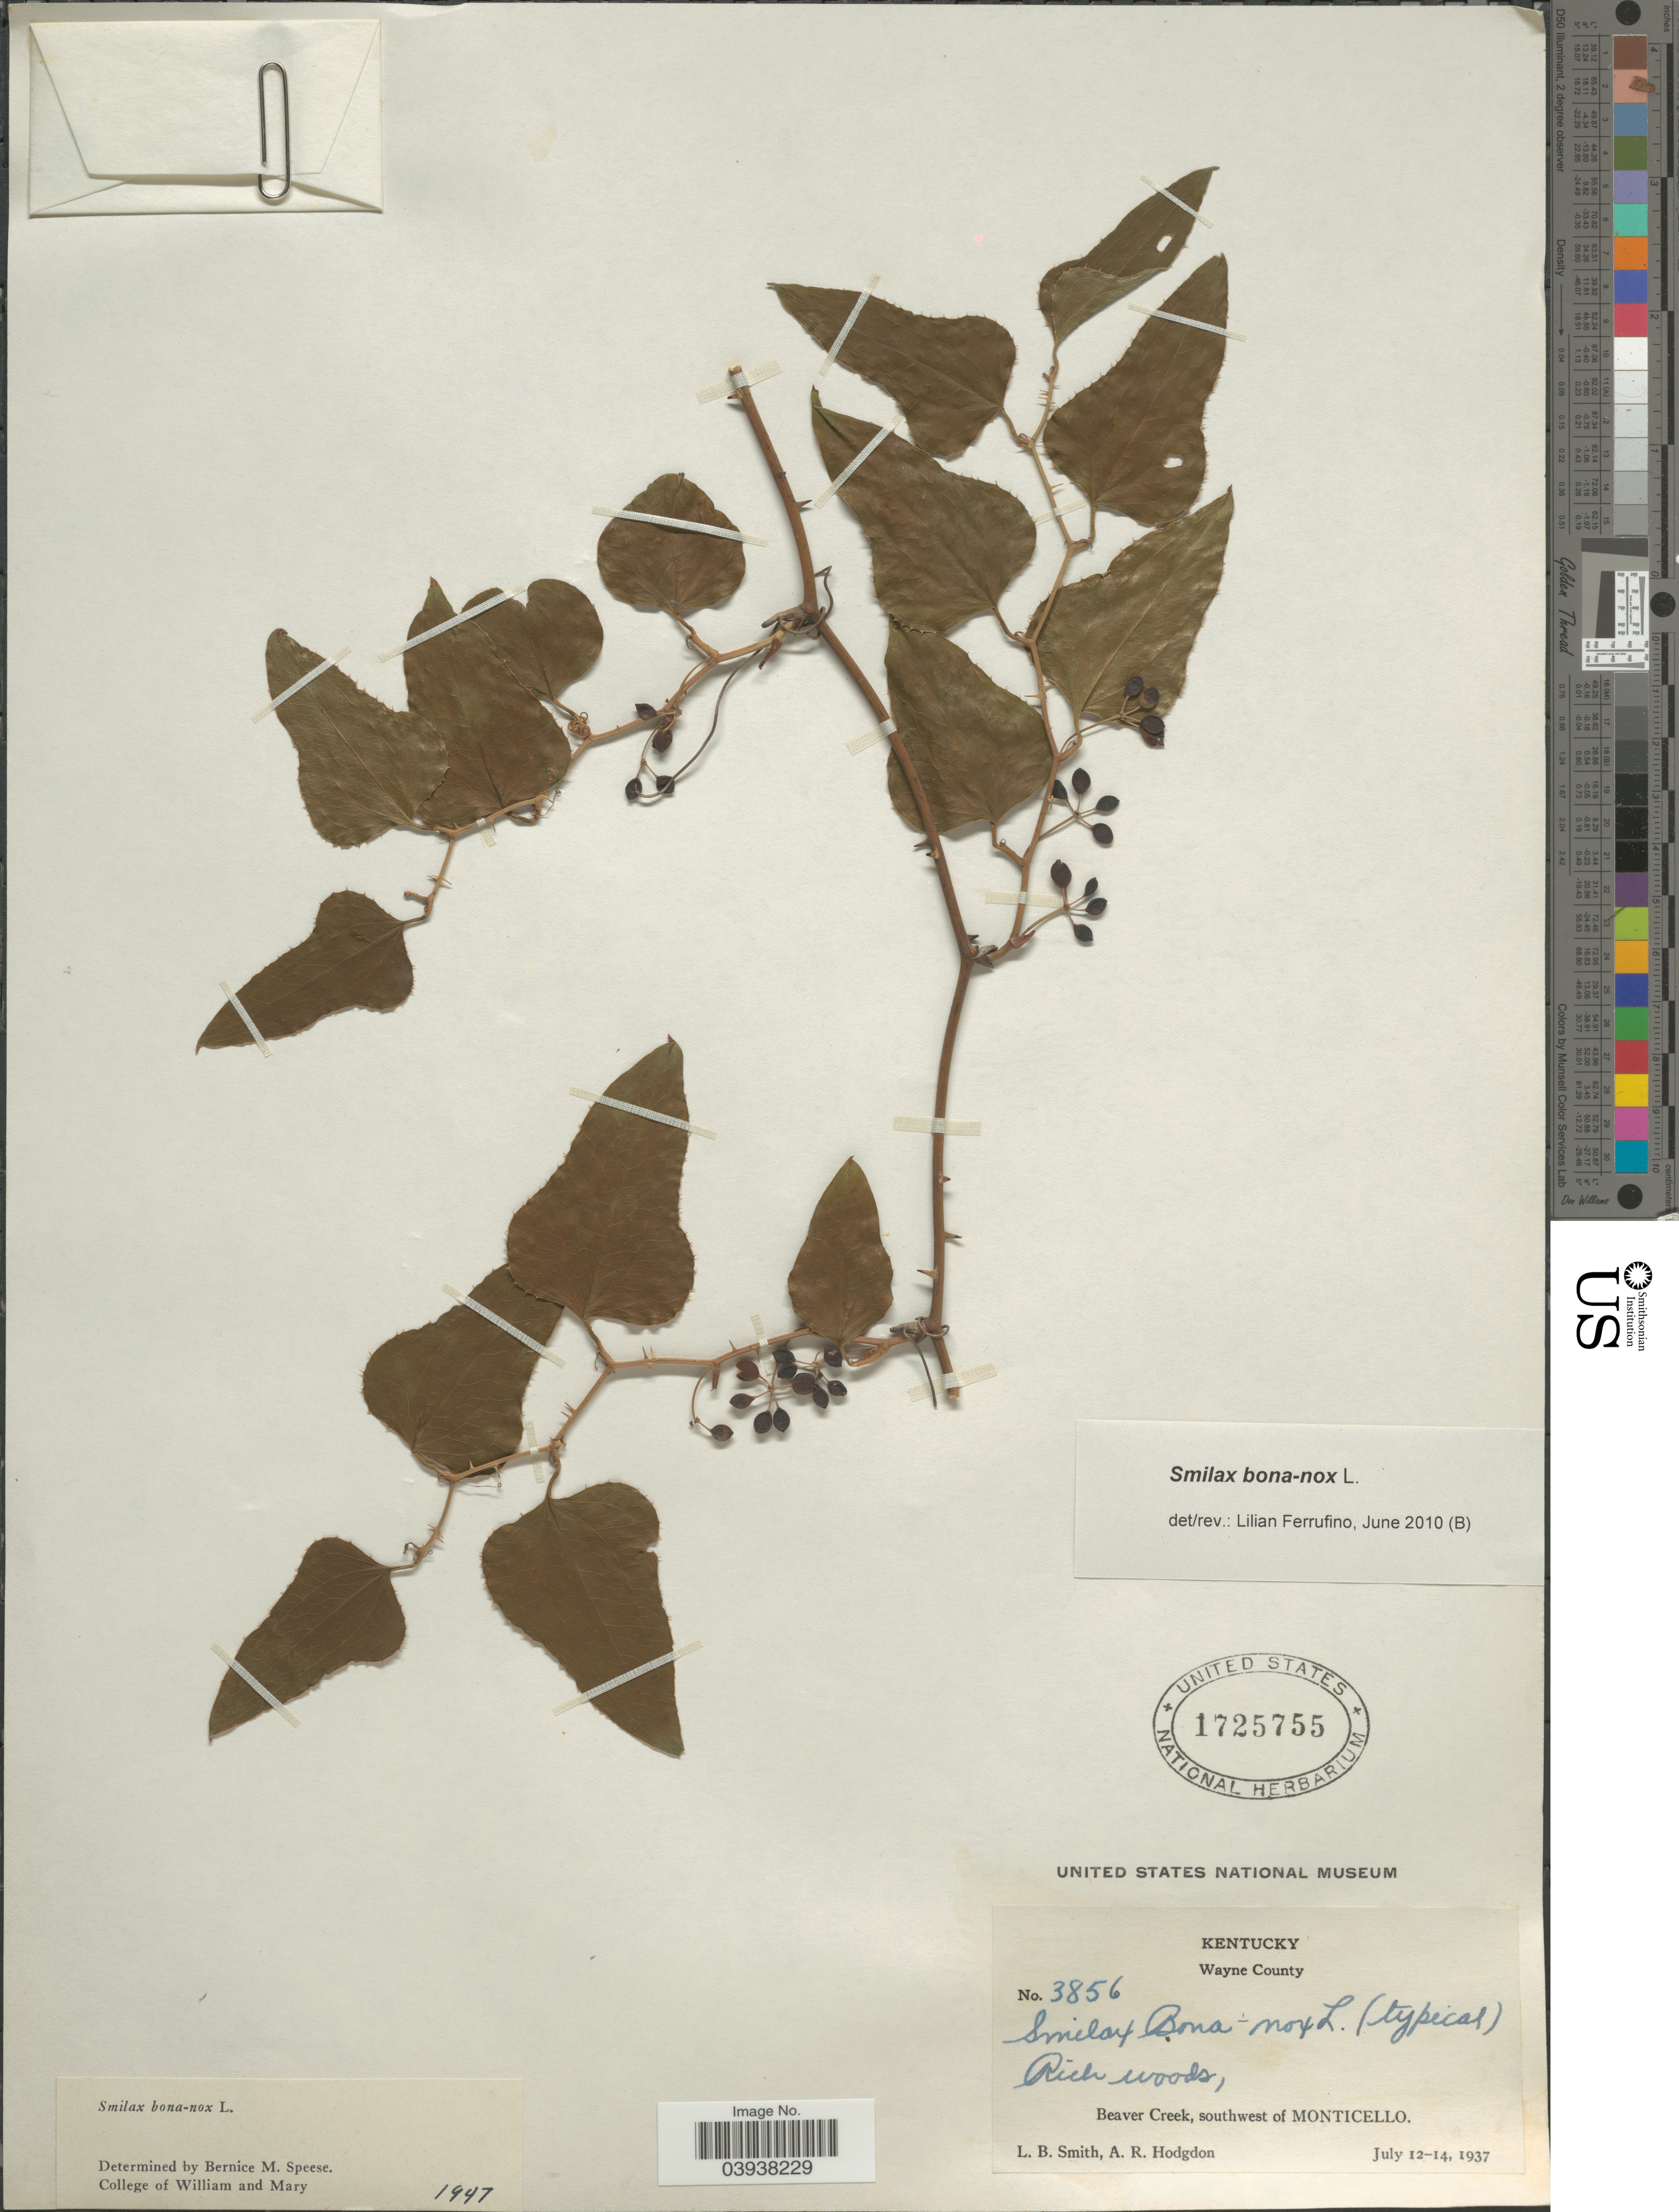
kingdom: Plantae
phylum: Tracheophyta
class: Liliopsida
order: Liliales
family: Smilacaceae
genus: Smilax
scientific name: Smilax bona-nox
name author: L.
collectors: L. Smith & A. R. Hodgdon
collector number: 3856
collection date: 1937-07-12/1937-07-14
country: United States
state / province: Kentucky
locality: Wayne County. Rich woods, Beaver Creek, southwest of Monticello.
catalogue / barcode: US 1725755